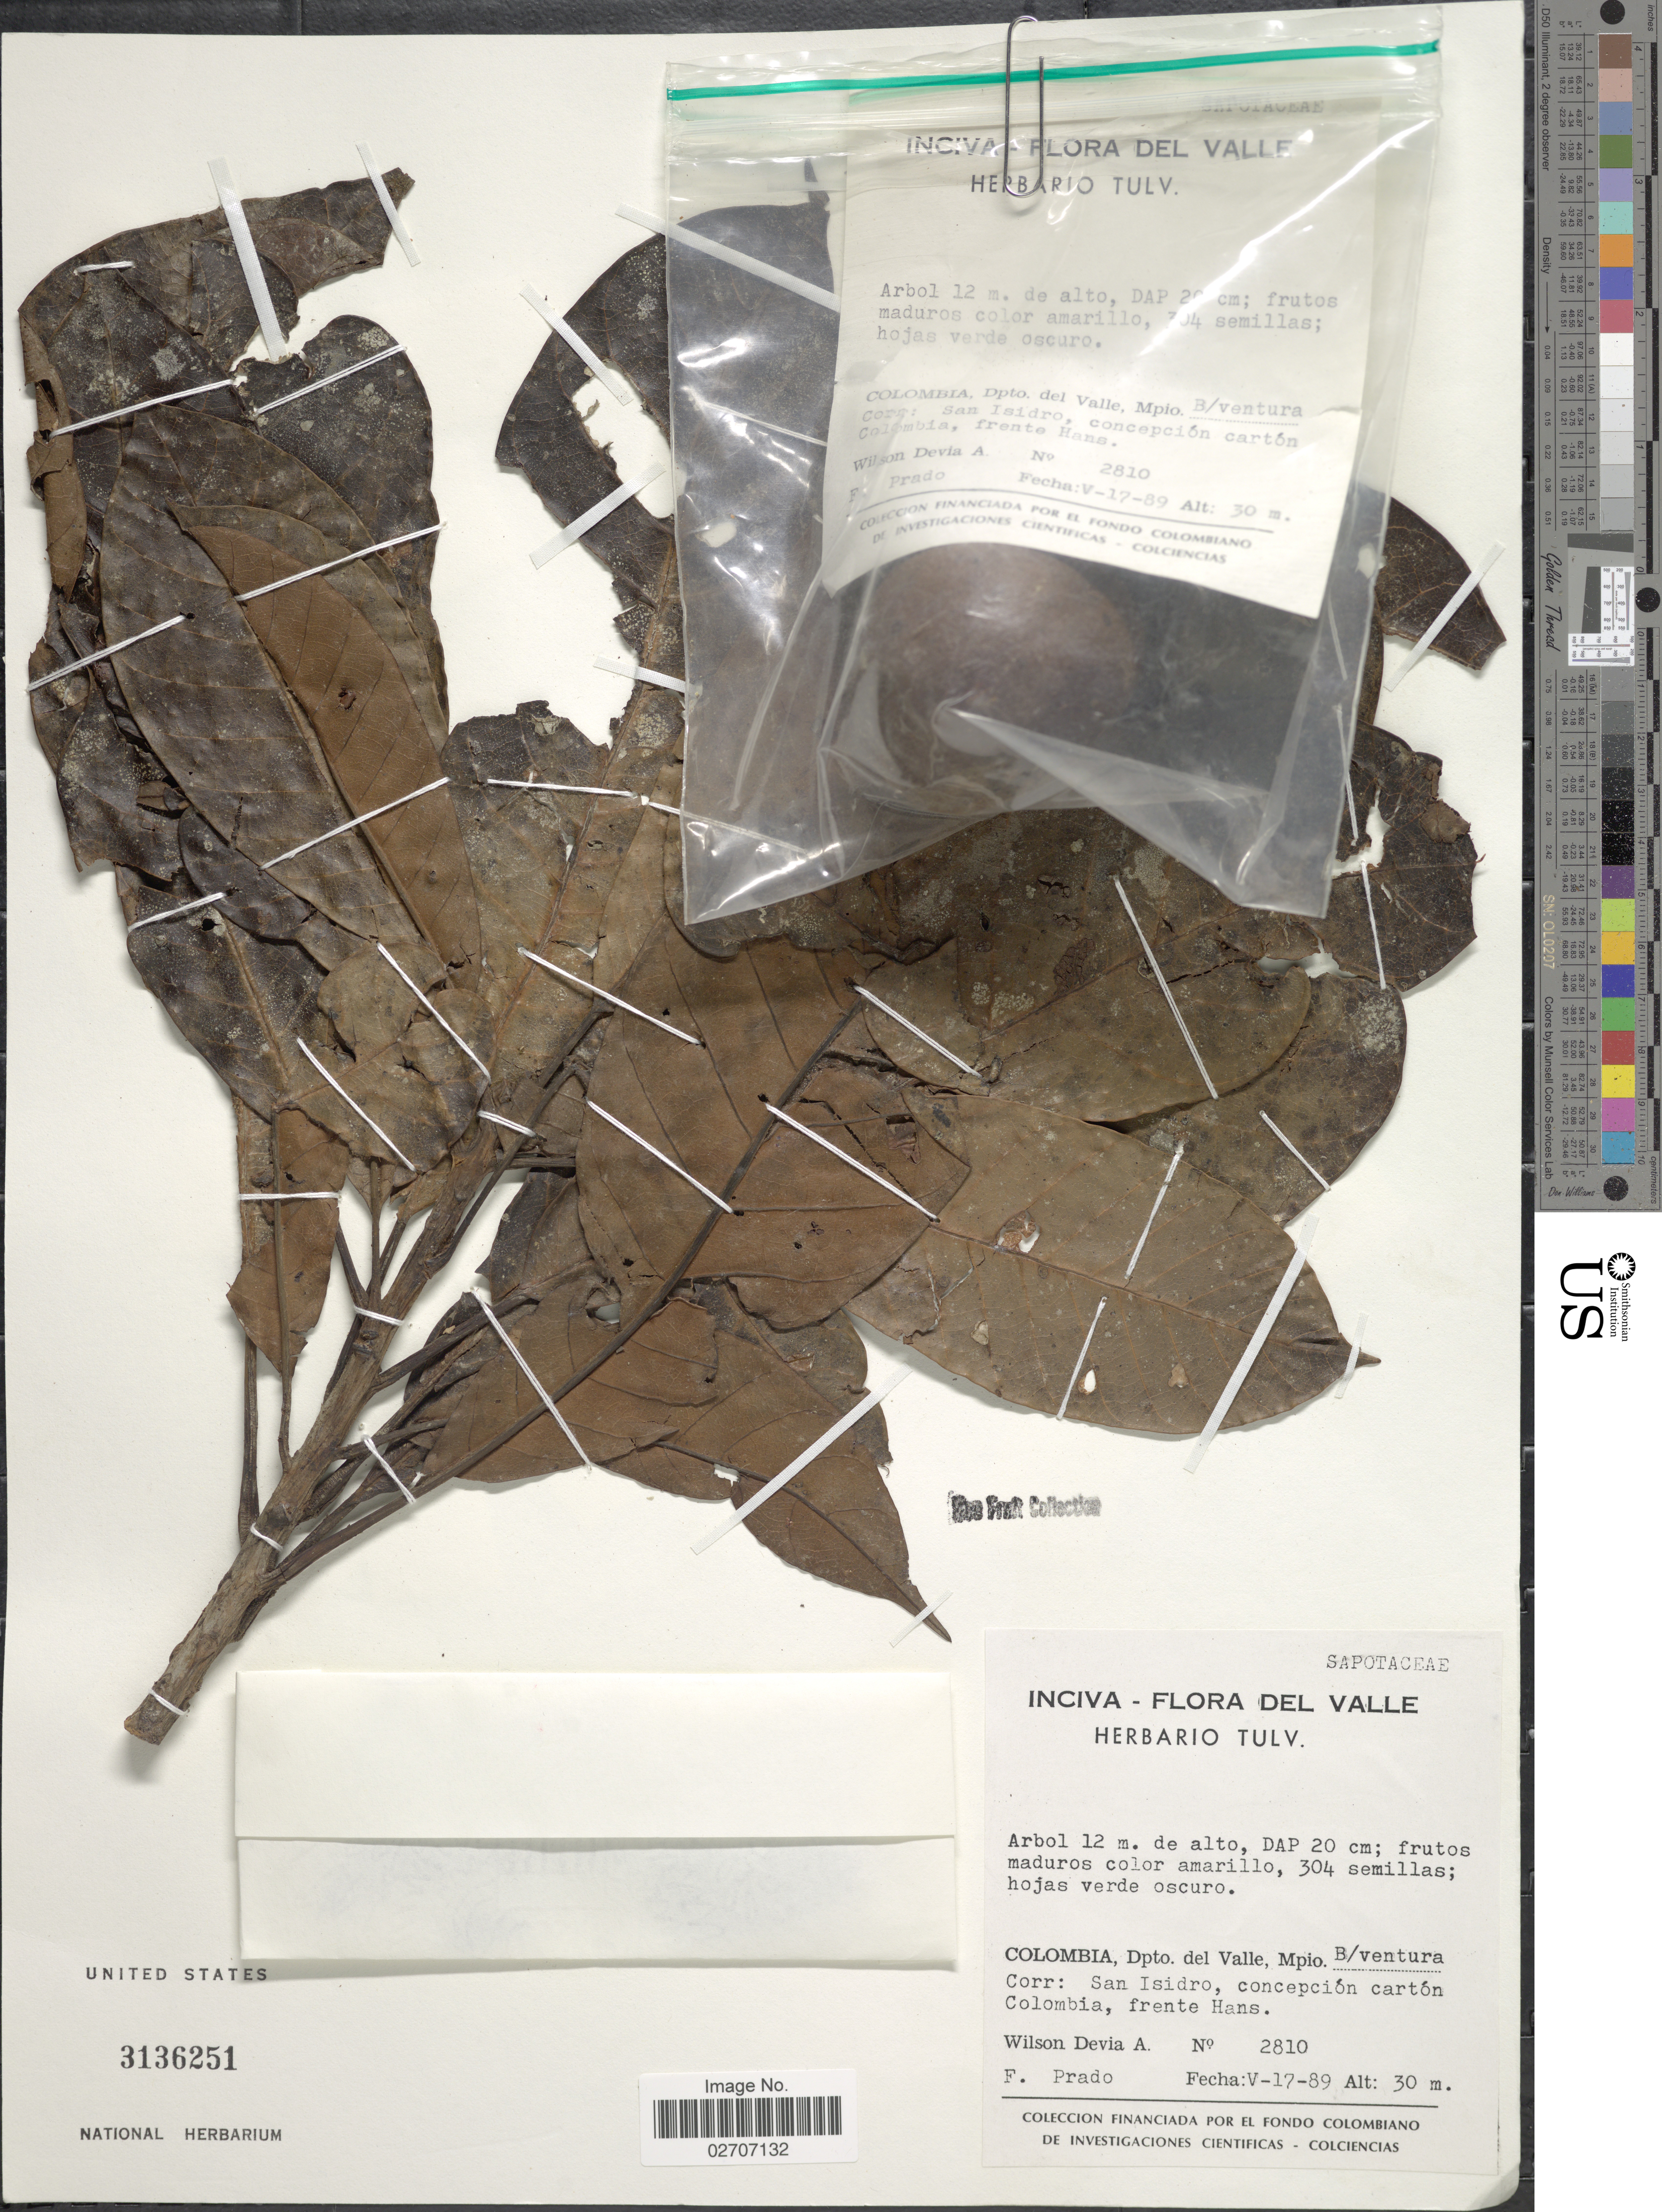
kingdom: Plantae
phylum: Tracheophyta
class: Magnoliopsida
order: Ericales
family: Sapotaceae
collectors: W. Devia A. & F. Prado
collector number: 2810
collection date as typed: Transcribed d/m/y: 17/5/89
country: Colombia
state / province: Valle del Cauca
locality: Dpto. del Valle, Mpio B/ventura Corr: San Isidro, concepción cartón Colombia, frente Hans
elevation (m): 30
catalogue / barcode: US 3136251